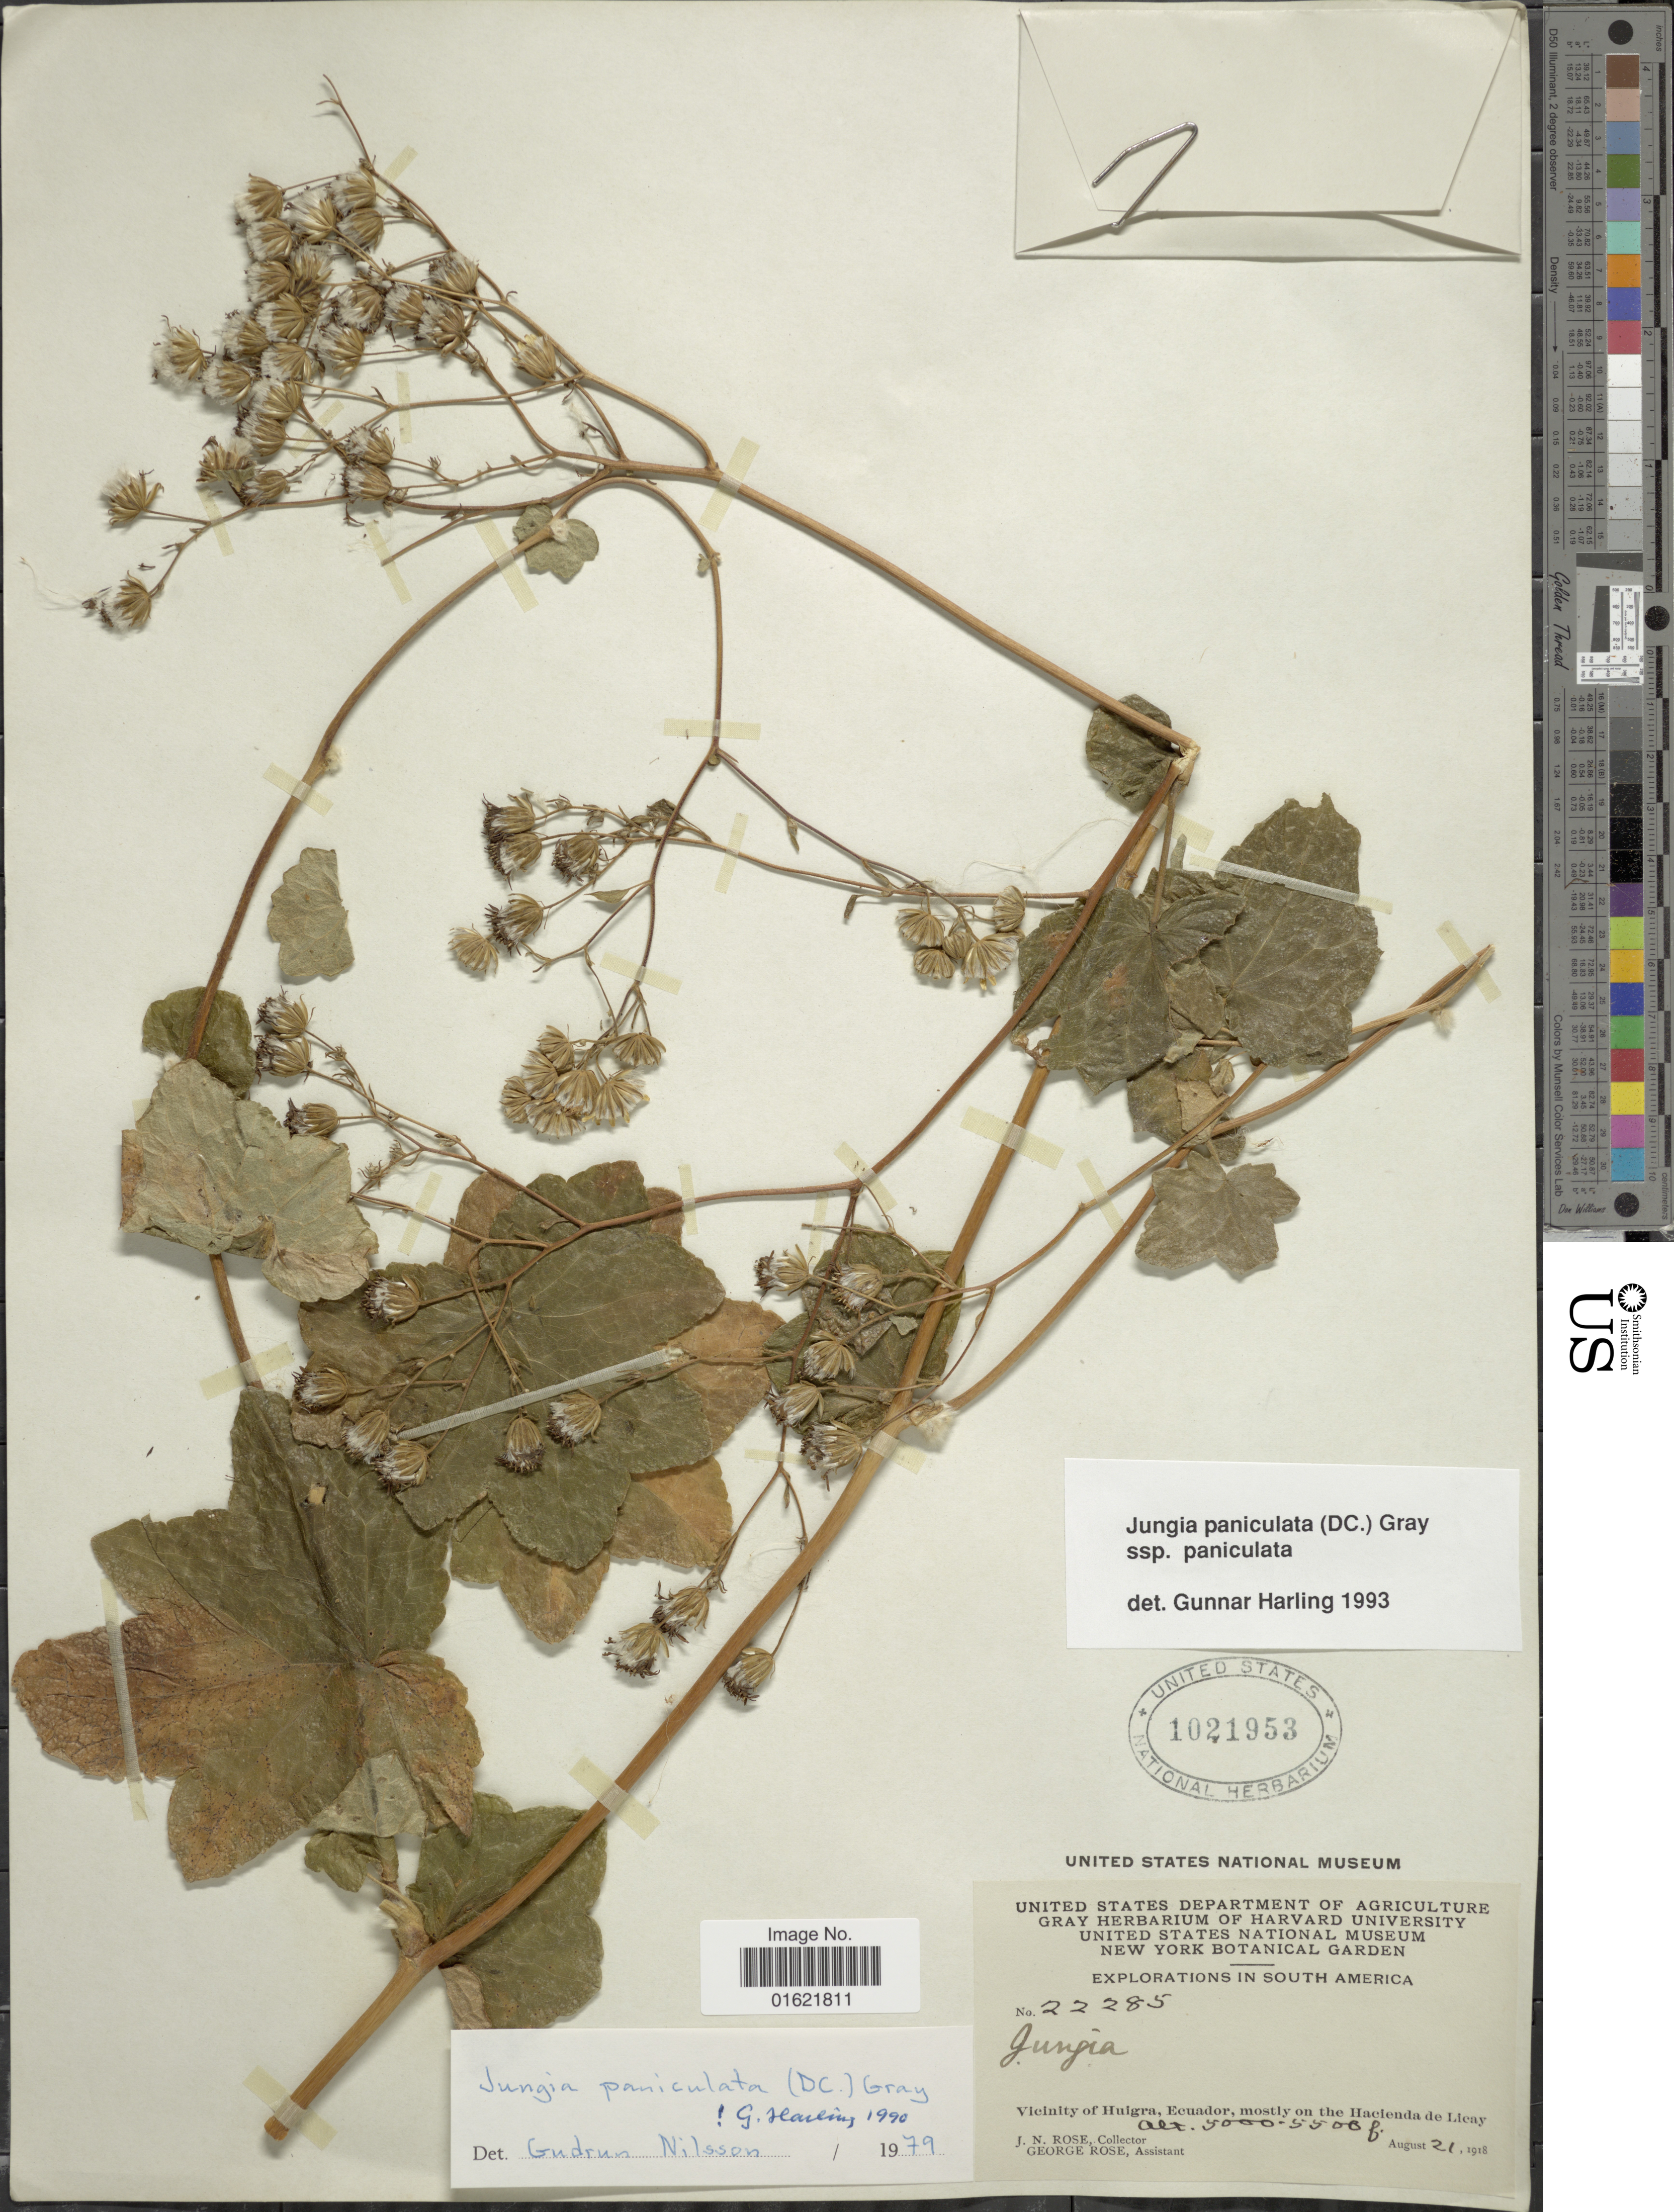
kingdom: Plantae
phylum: Tracheophyta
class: Magnoliopsida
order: Asterales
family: Asteraceae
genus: Jungia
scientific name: Jungia paniculata subsp. paniculata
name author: (DC.) A. Gray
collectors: J. N. Rose & G. Rose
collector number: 22285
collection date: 1918-08-21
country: Ecuador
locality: Vicinity of Huigra, Ecuador, mostly on the Hacienda de Licay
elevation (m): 1524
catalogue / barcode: US 1021953